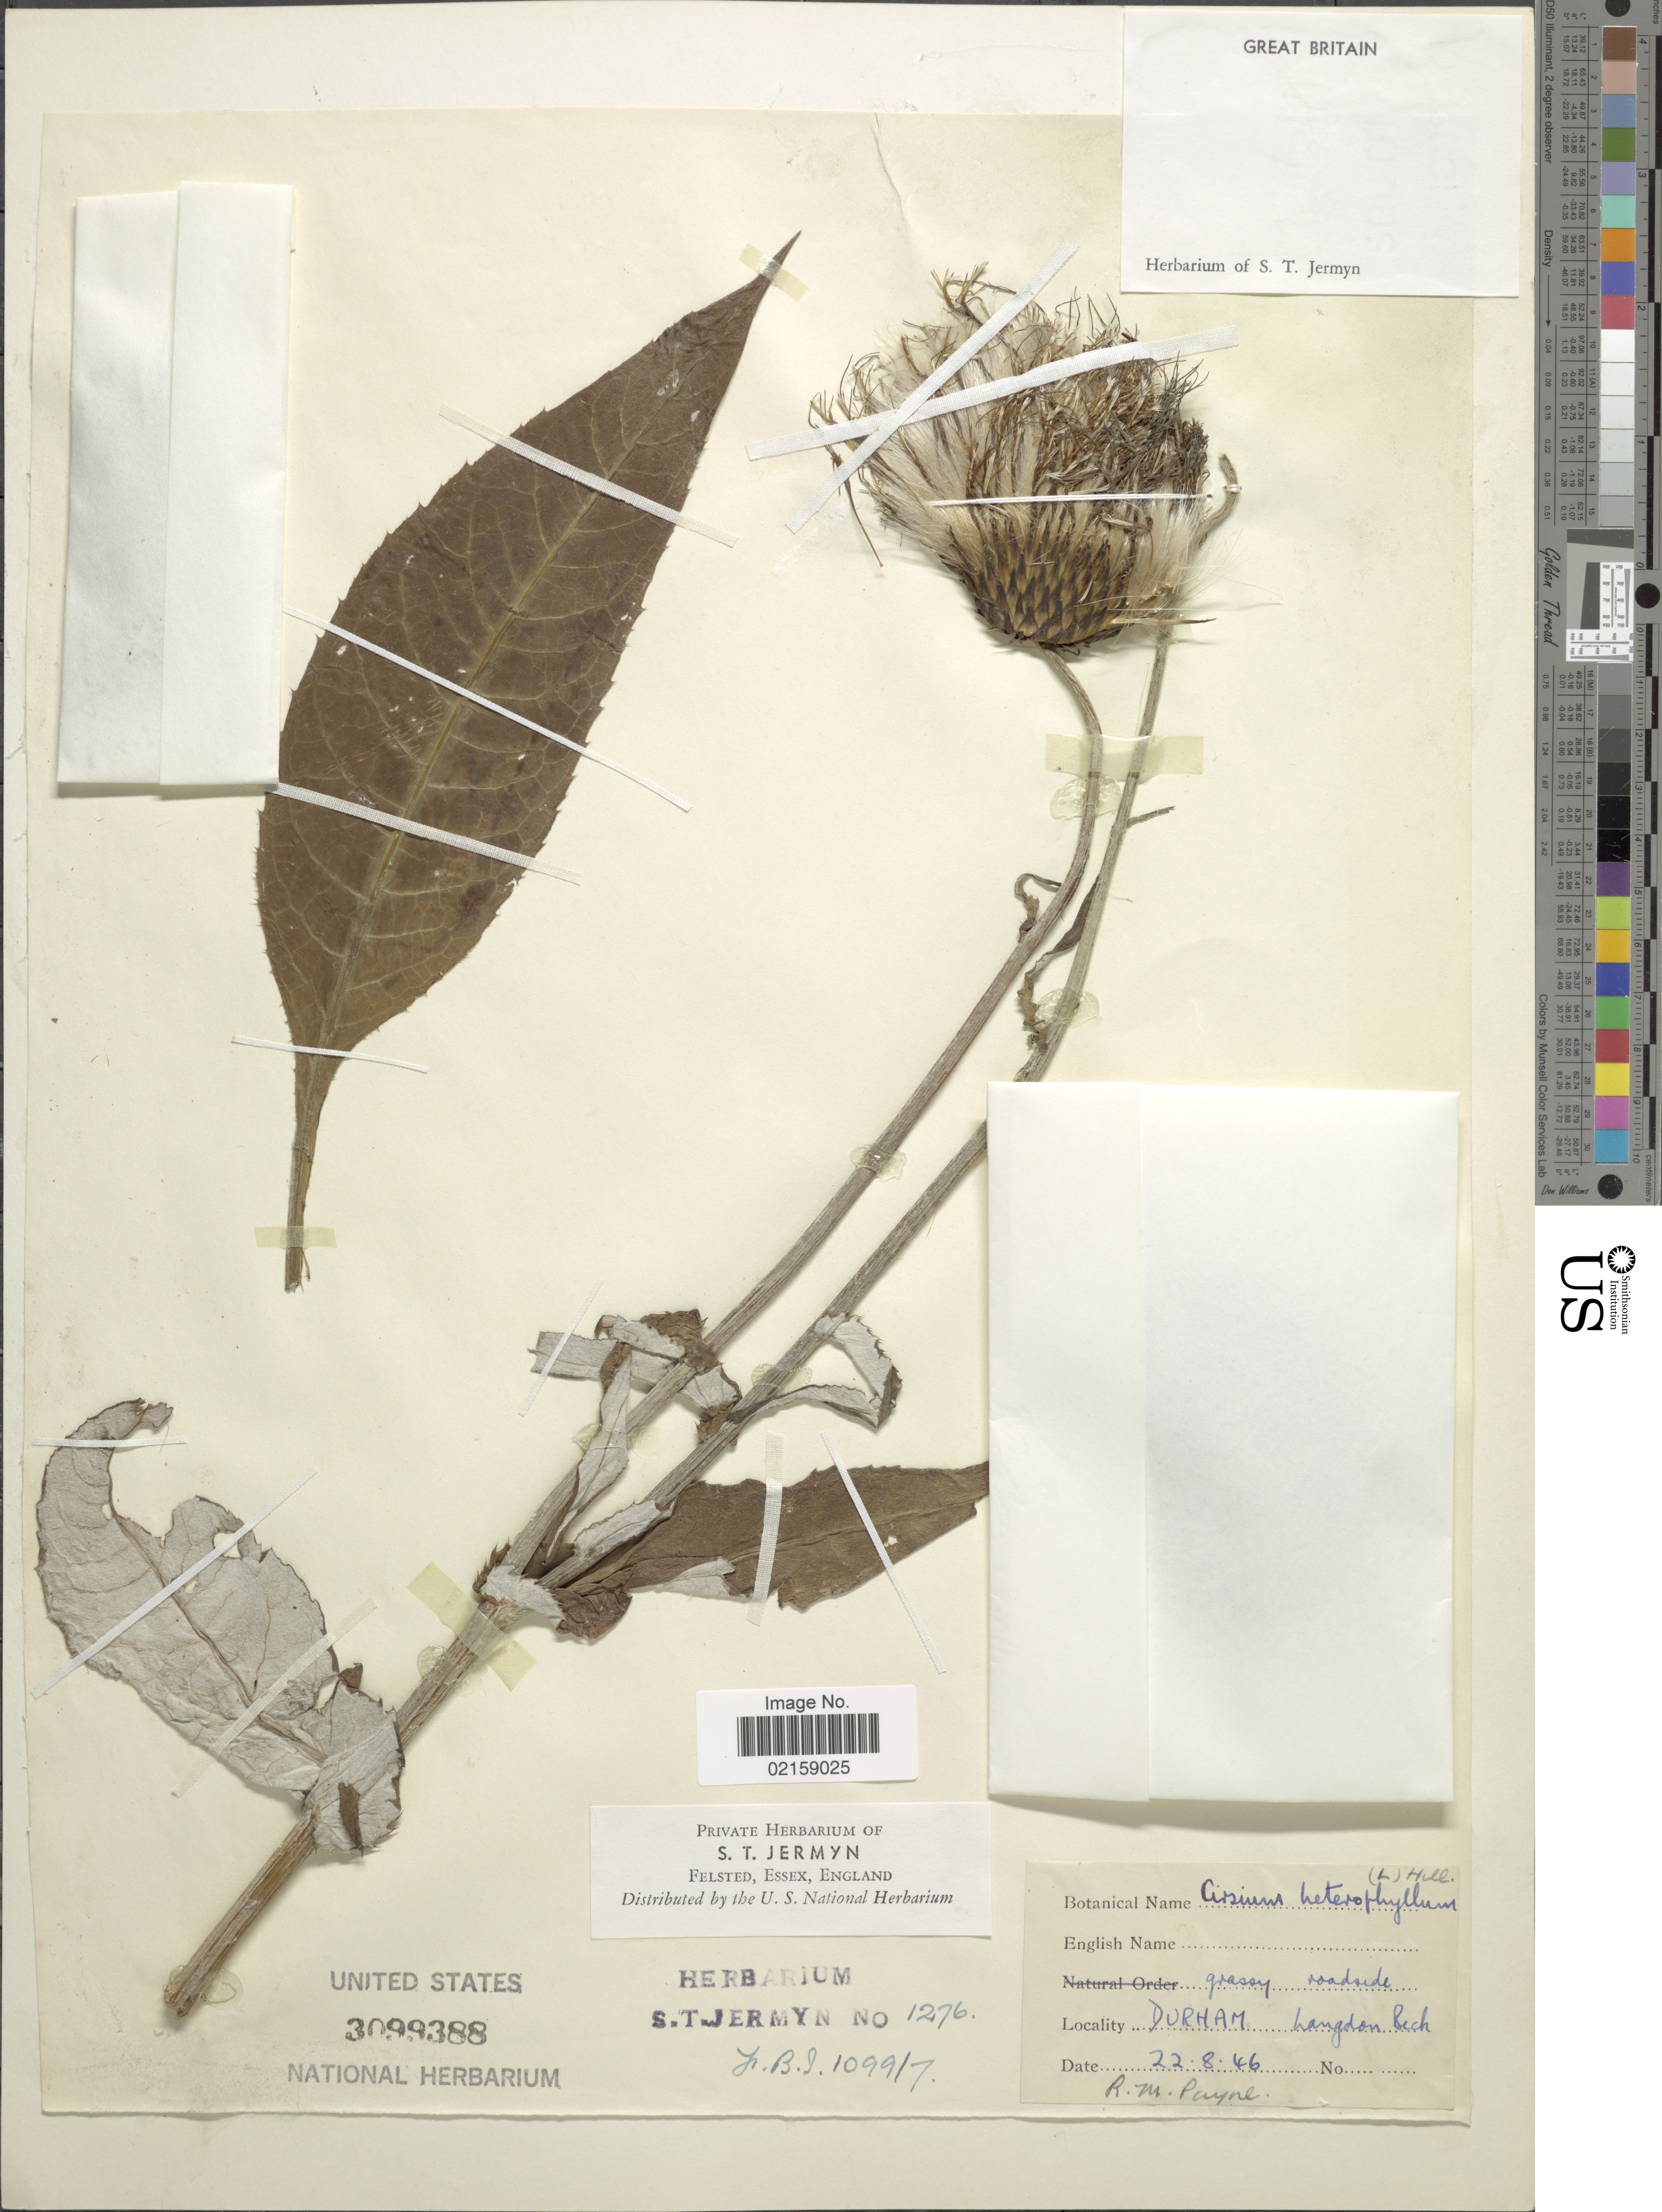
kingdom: Plantae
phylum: Tracheophyta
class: Magnoliopsida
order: Asterales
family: Asteraceae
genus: Cirsium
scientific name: Cirsium heterophyllum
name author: (L.) Hill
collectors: S. Jermyn (herbarium)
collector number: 1276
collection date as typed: Transcribed d/m/y: 22/8/46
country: United Kingdom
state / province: England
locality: Durham, Langdon Beach, Great Britain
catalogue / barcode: US 3099388